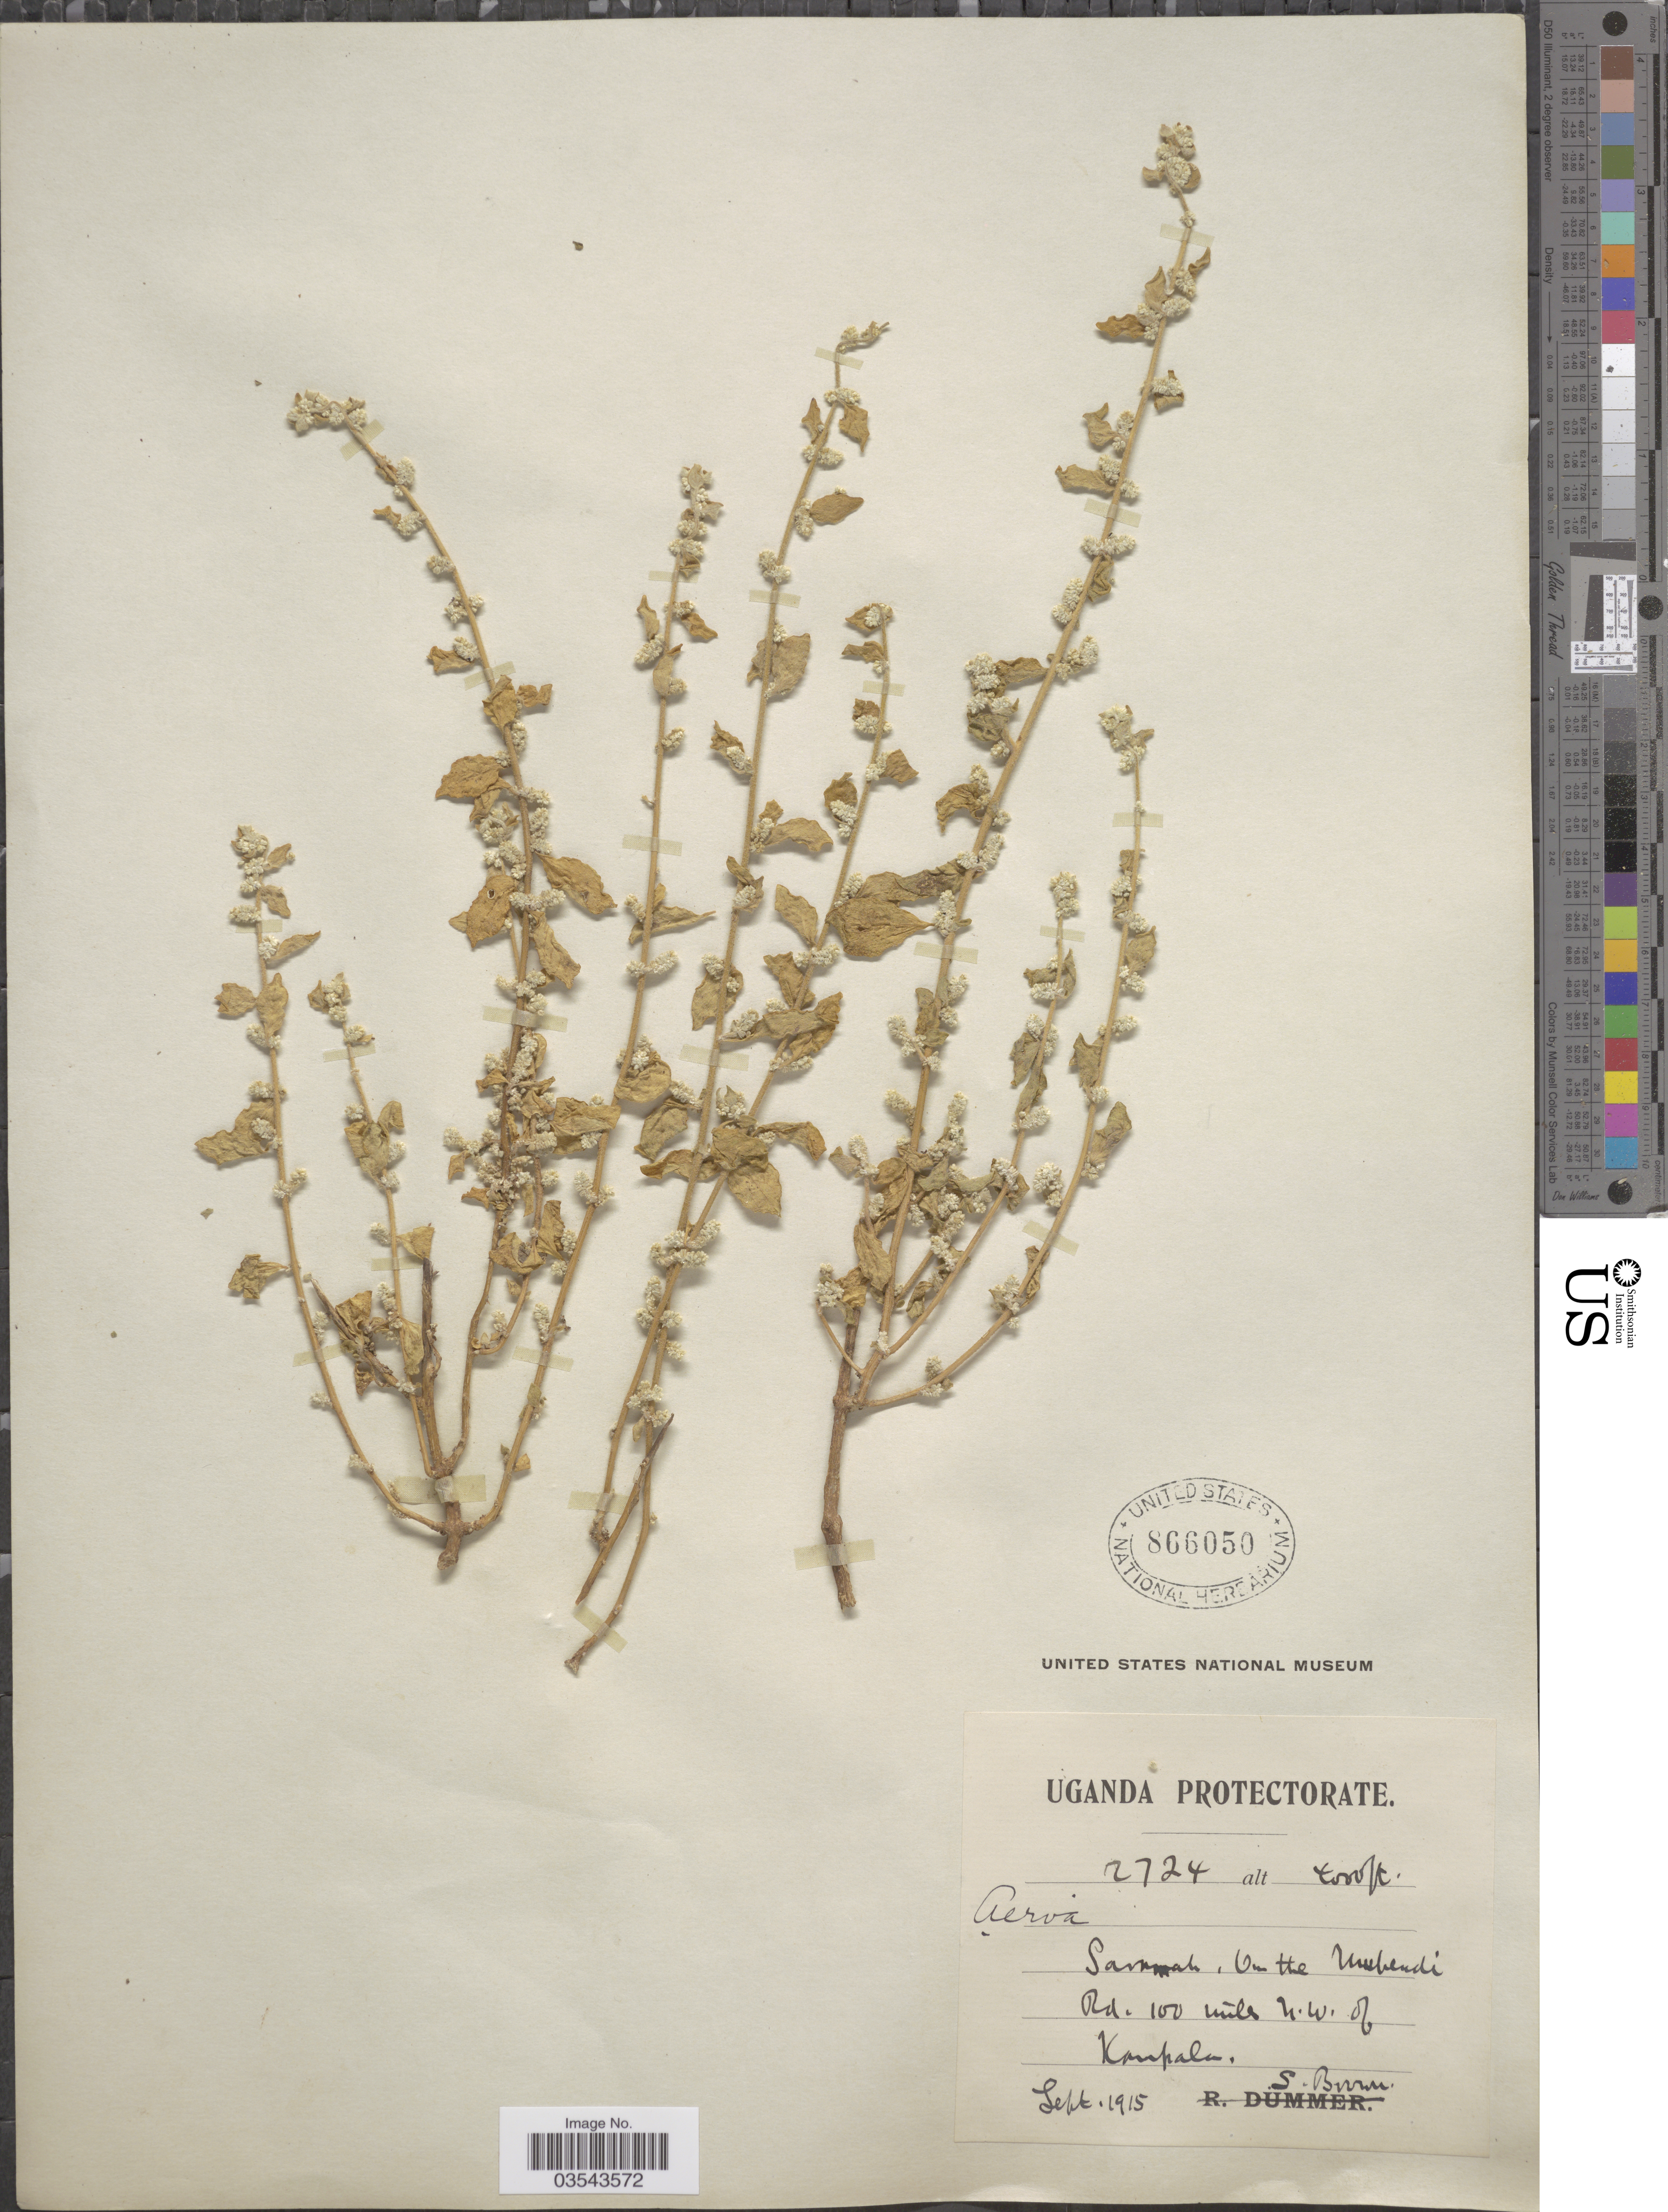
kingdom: Plantae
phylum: Tracheophyta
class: Magnoliopsida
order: Caryophyllales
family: Amaranthaceae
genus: Aerva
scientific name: Aerva sp.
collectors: S. Brown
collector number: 2724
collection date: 1915-09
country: Uganda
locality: Uganda Protectorate. Savannah, On the [illegible text]bendi Rd. 100 miles N. W. of Kampala.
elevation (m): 1219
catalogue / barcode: US 866050